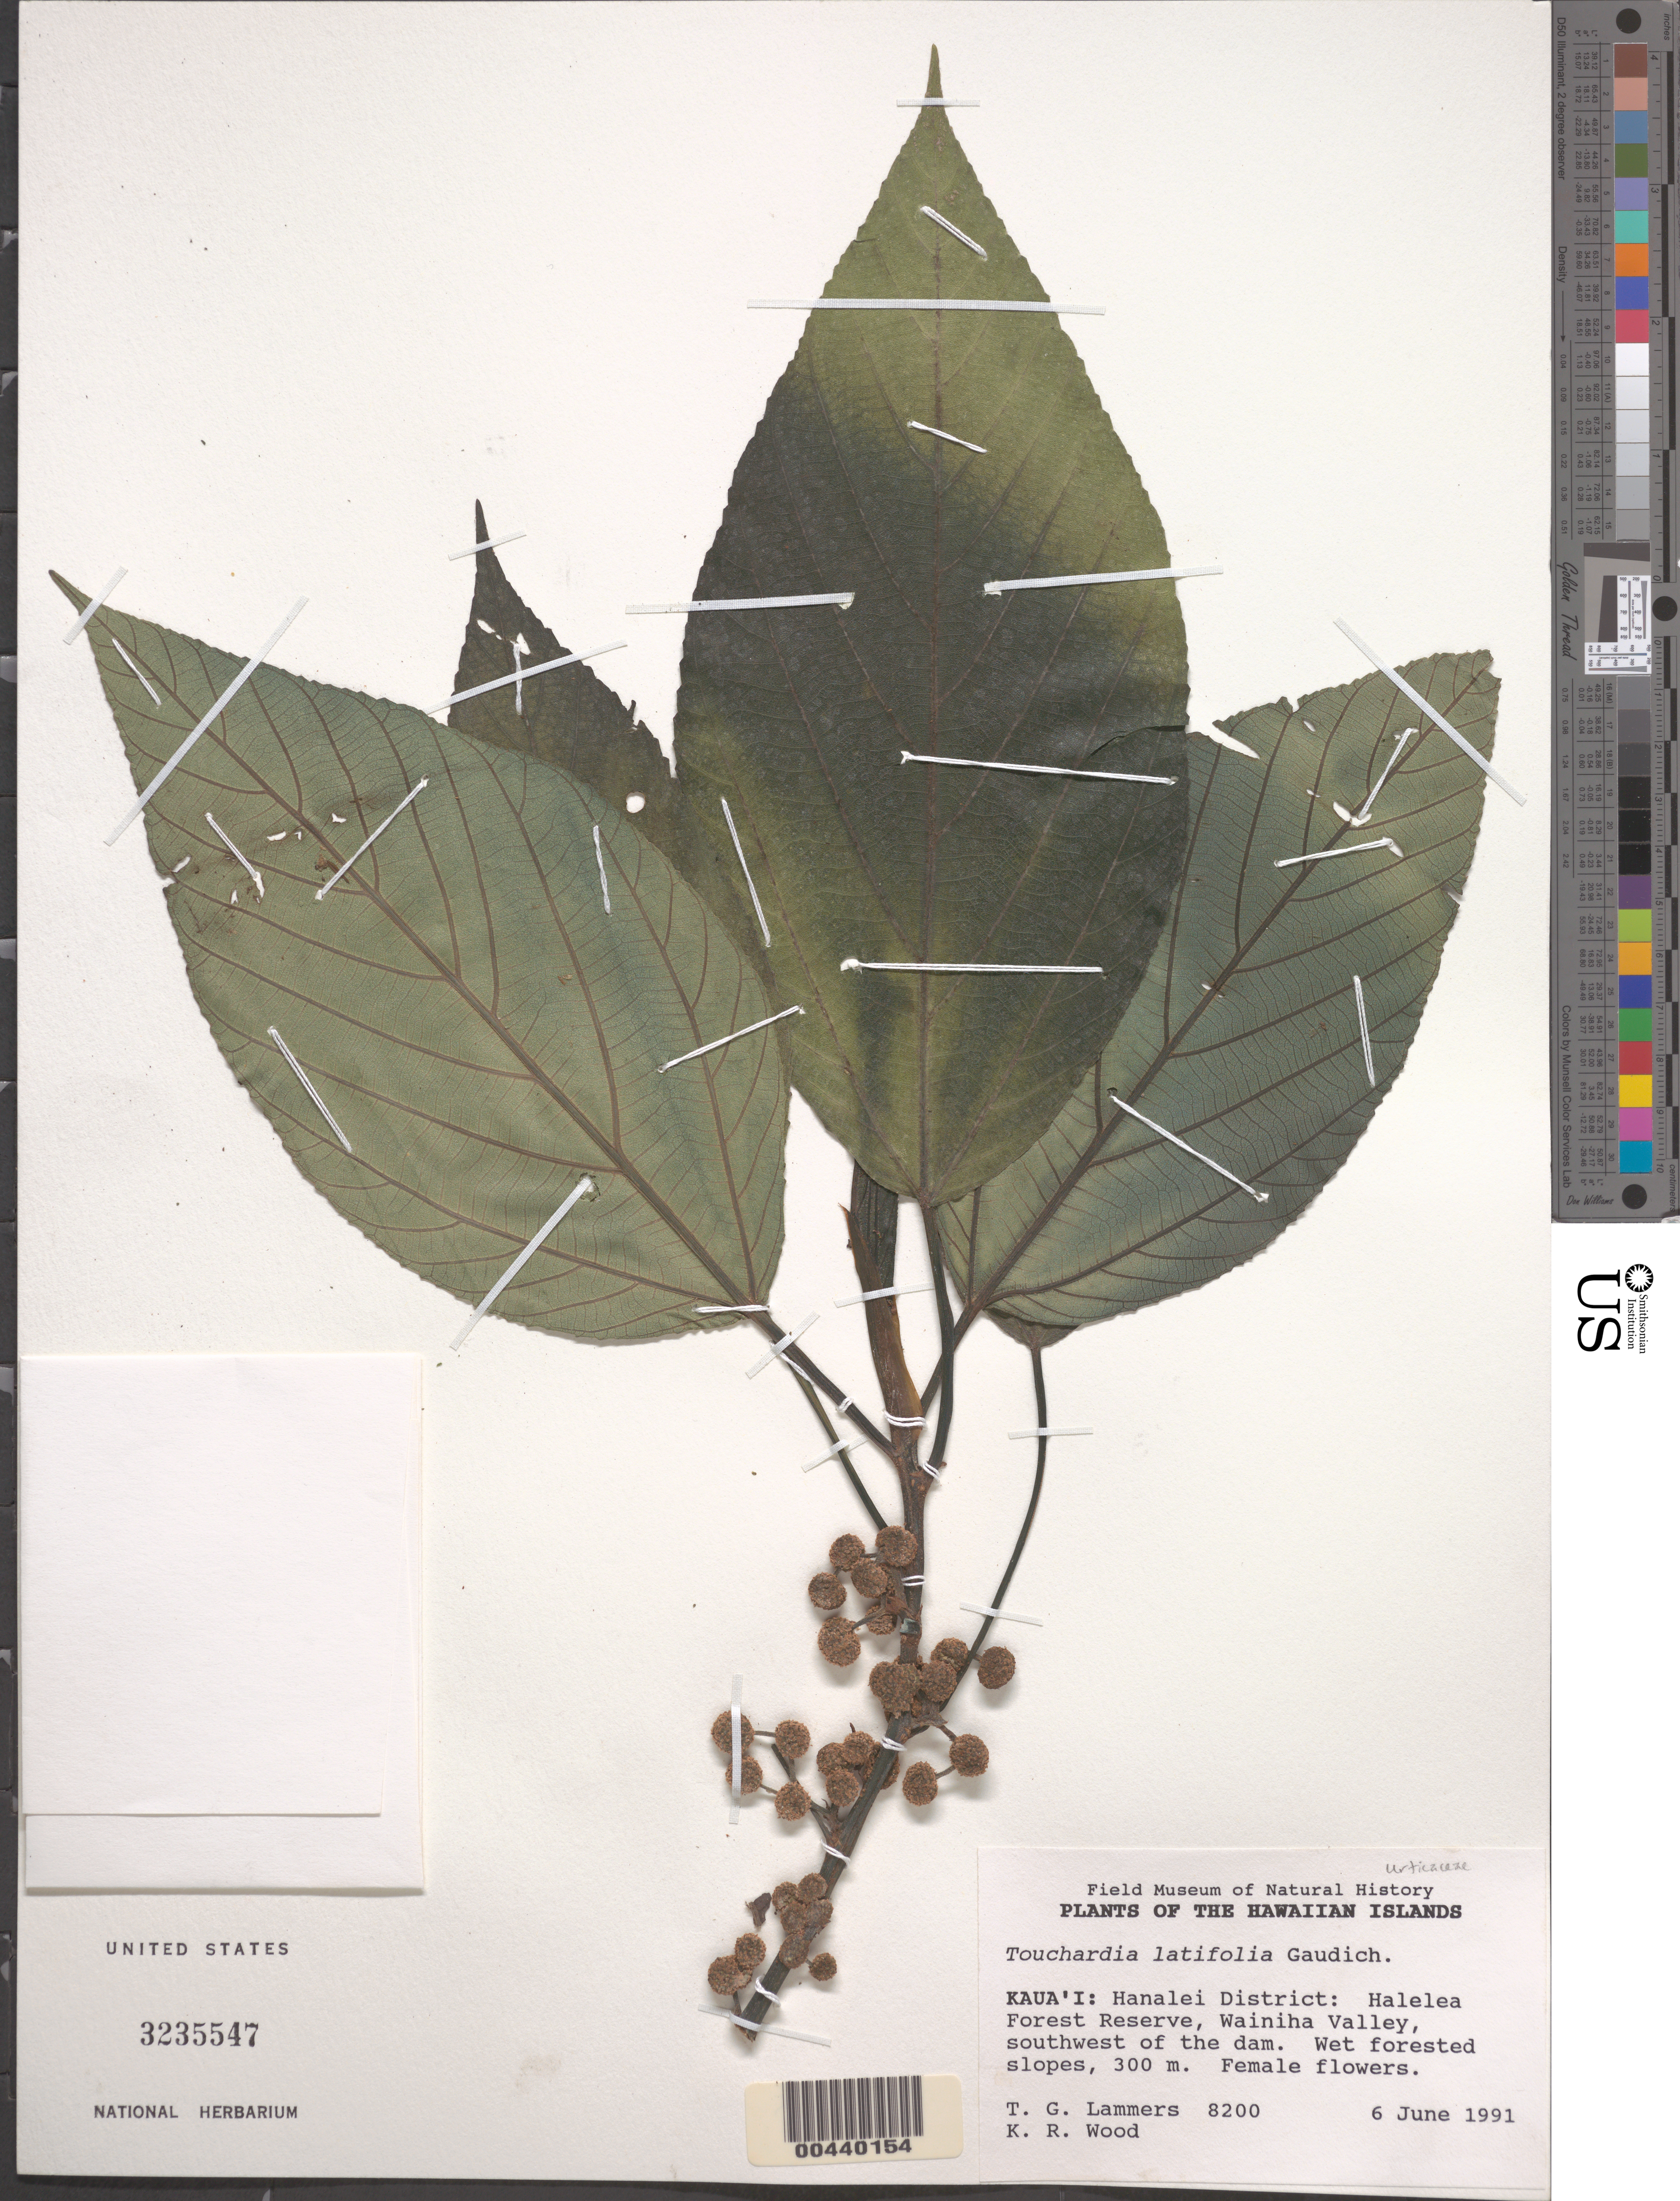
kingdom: Plantae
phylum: Tracheophyta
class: Magnoliopsida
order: Rosales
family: Urticaceae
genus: Touchardia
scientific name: Touchardia latifolia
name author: Gaudich.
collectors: T. G. Lammers & K. R. Wood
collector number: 8200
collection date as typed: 6 Jun 1991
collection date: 1991-06-06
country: United States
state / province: Hawaii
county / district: Kauai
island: Kaua'i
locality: Hanalei District, Halelea Forest Reserve, Wainiha Valley, SW of the dam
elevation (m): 300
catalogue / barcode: US 3235547